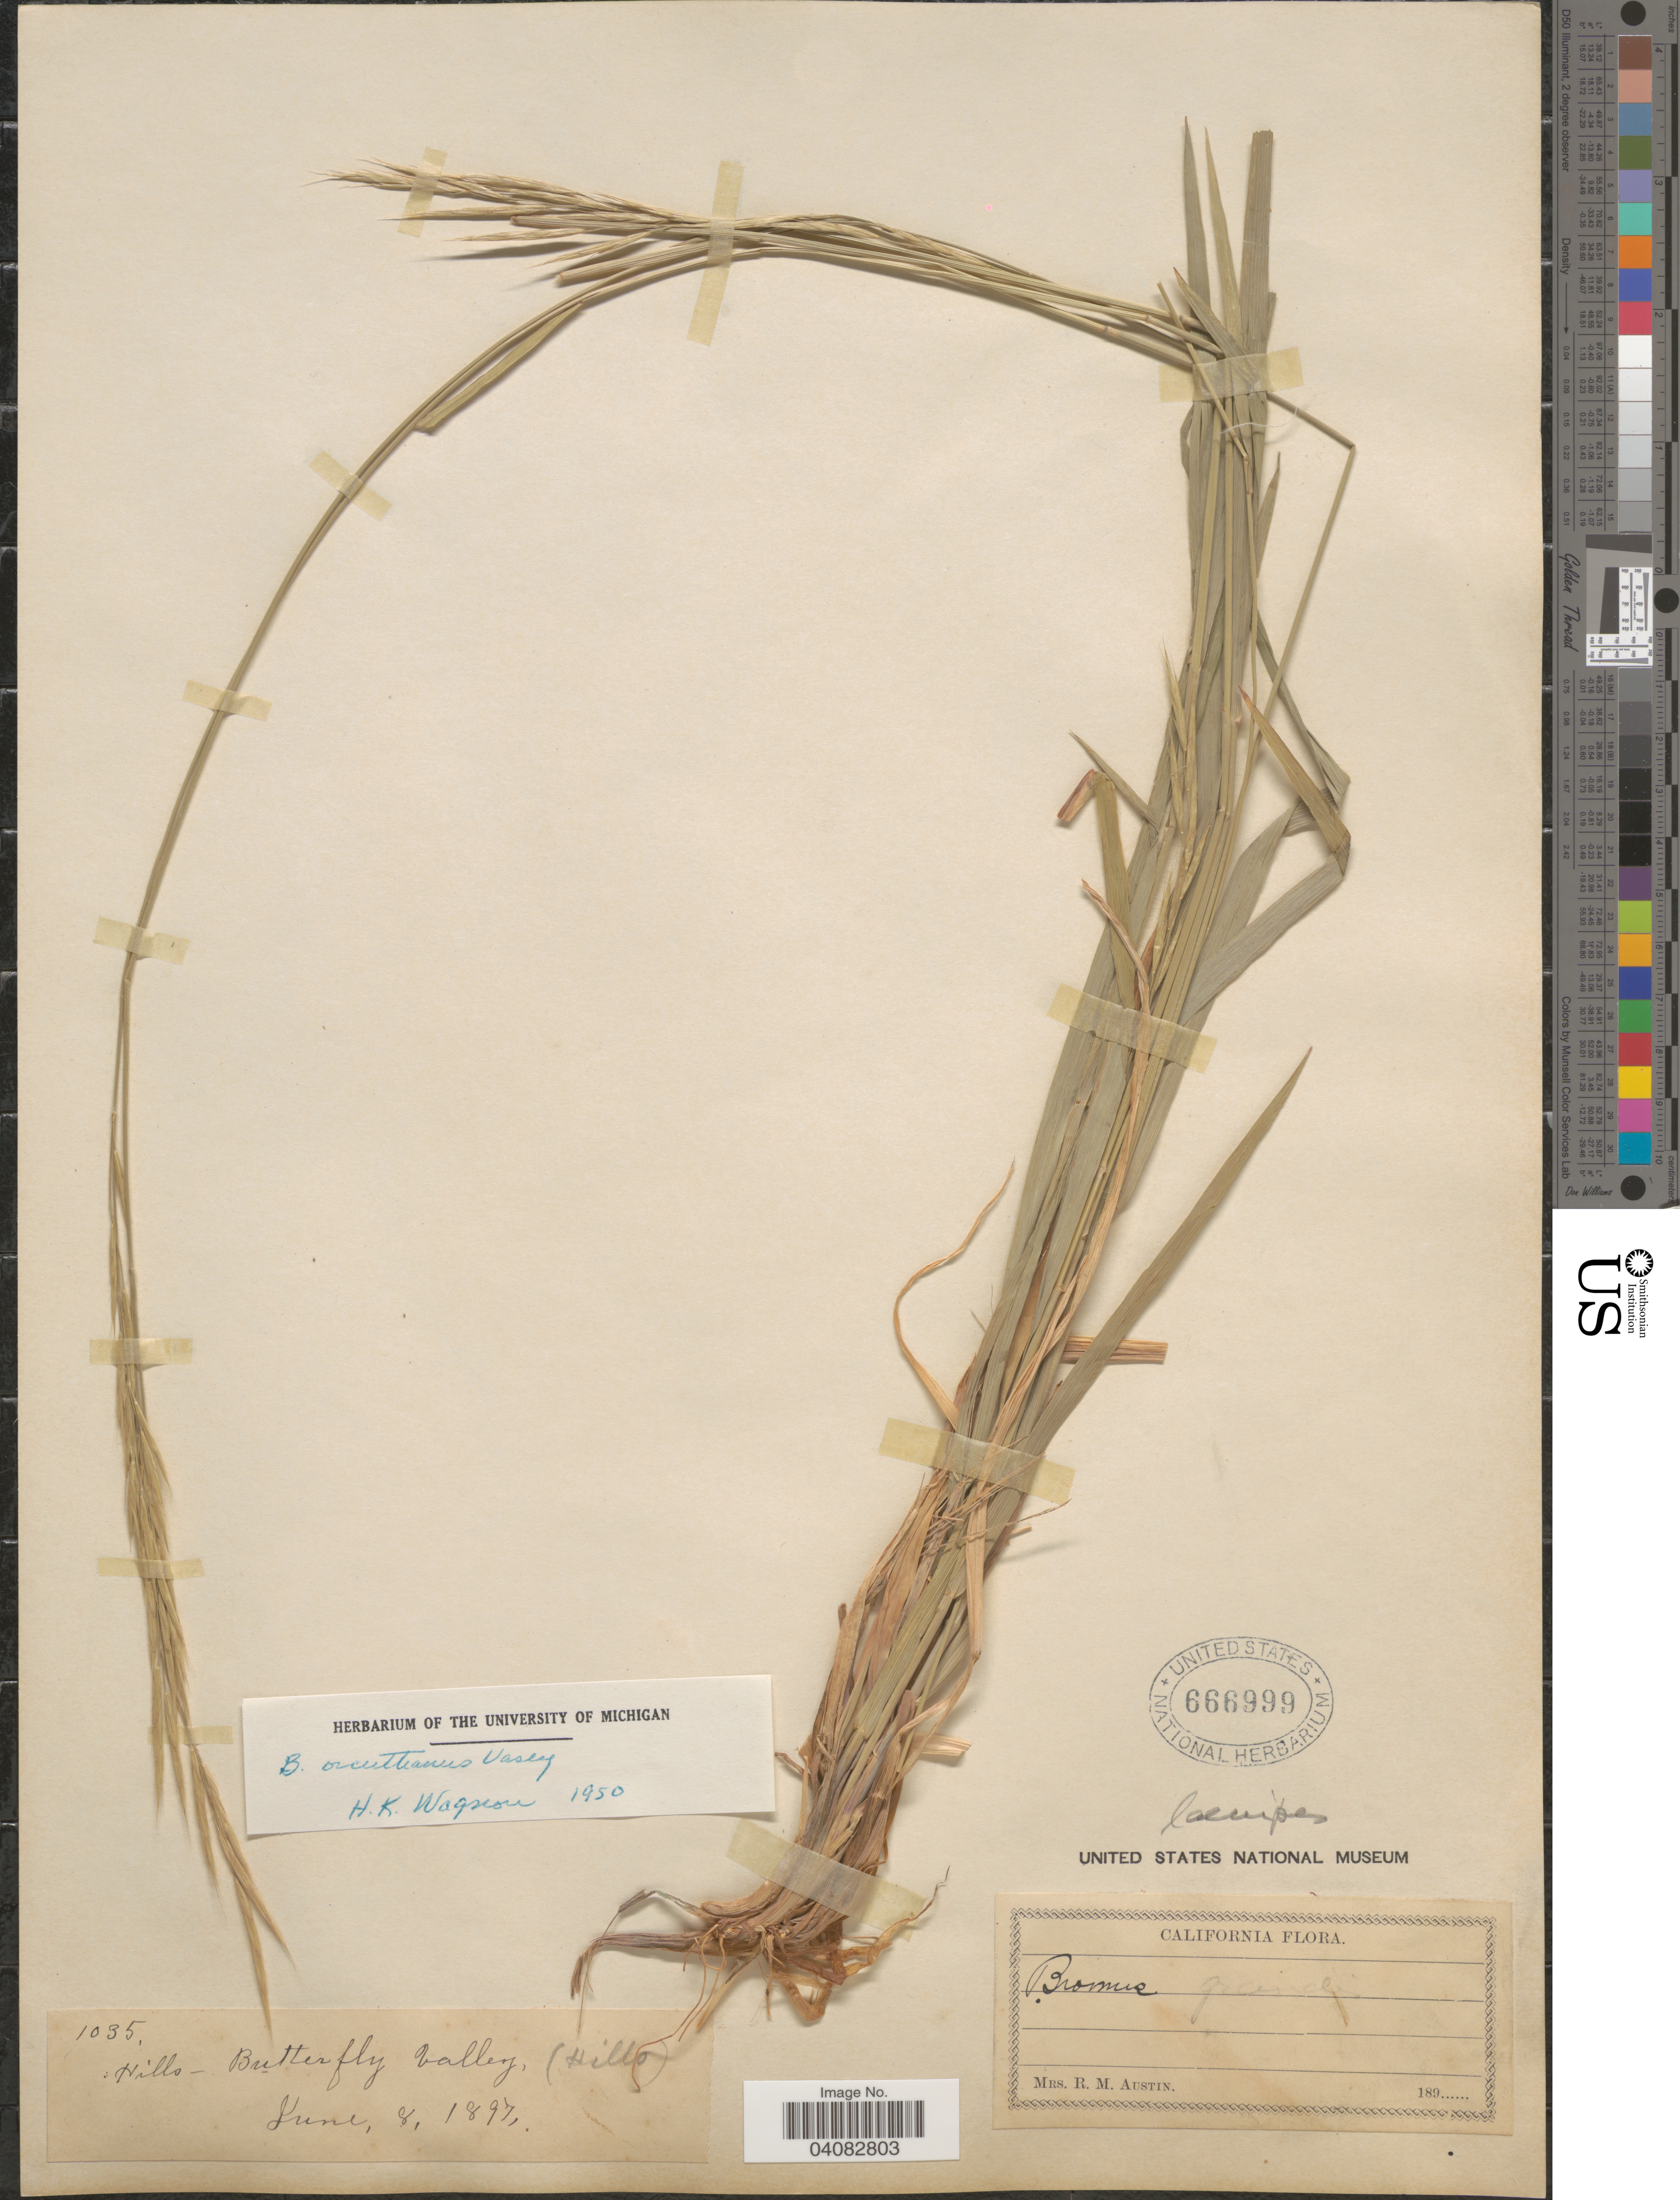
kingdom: Plantae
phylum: Tracheophyta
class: Liliopsida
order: Poales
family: Poaceae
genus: Bromus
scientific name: Bromus laevipes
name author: Shear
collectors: R. Austin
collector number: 1035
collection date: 1897-06-08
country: United States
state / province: California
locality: Hills-Butterfly Valley. (Hills.)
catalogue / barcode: US 666999